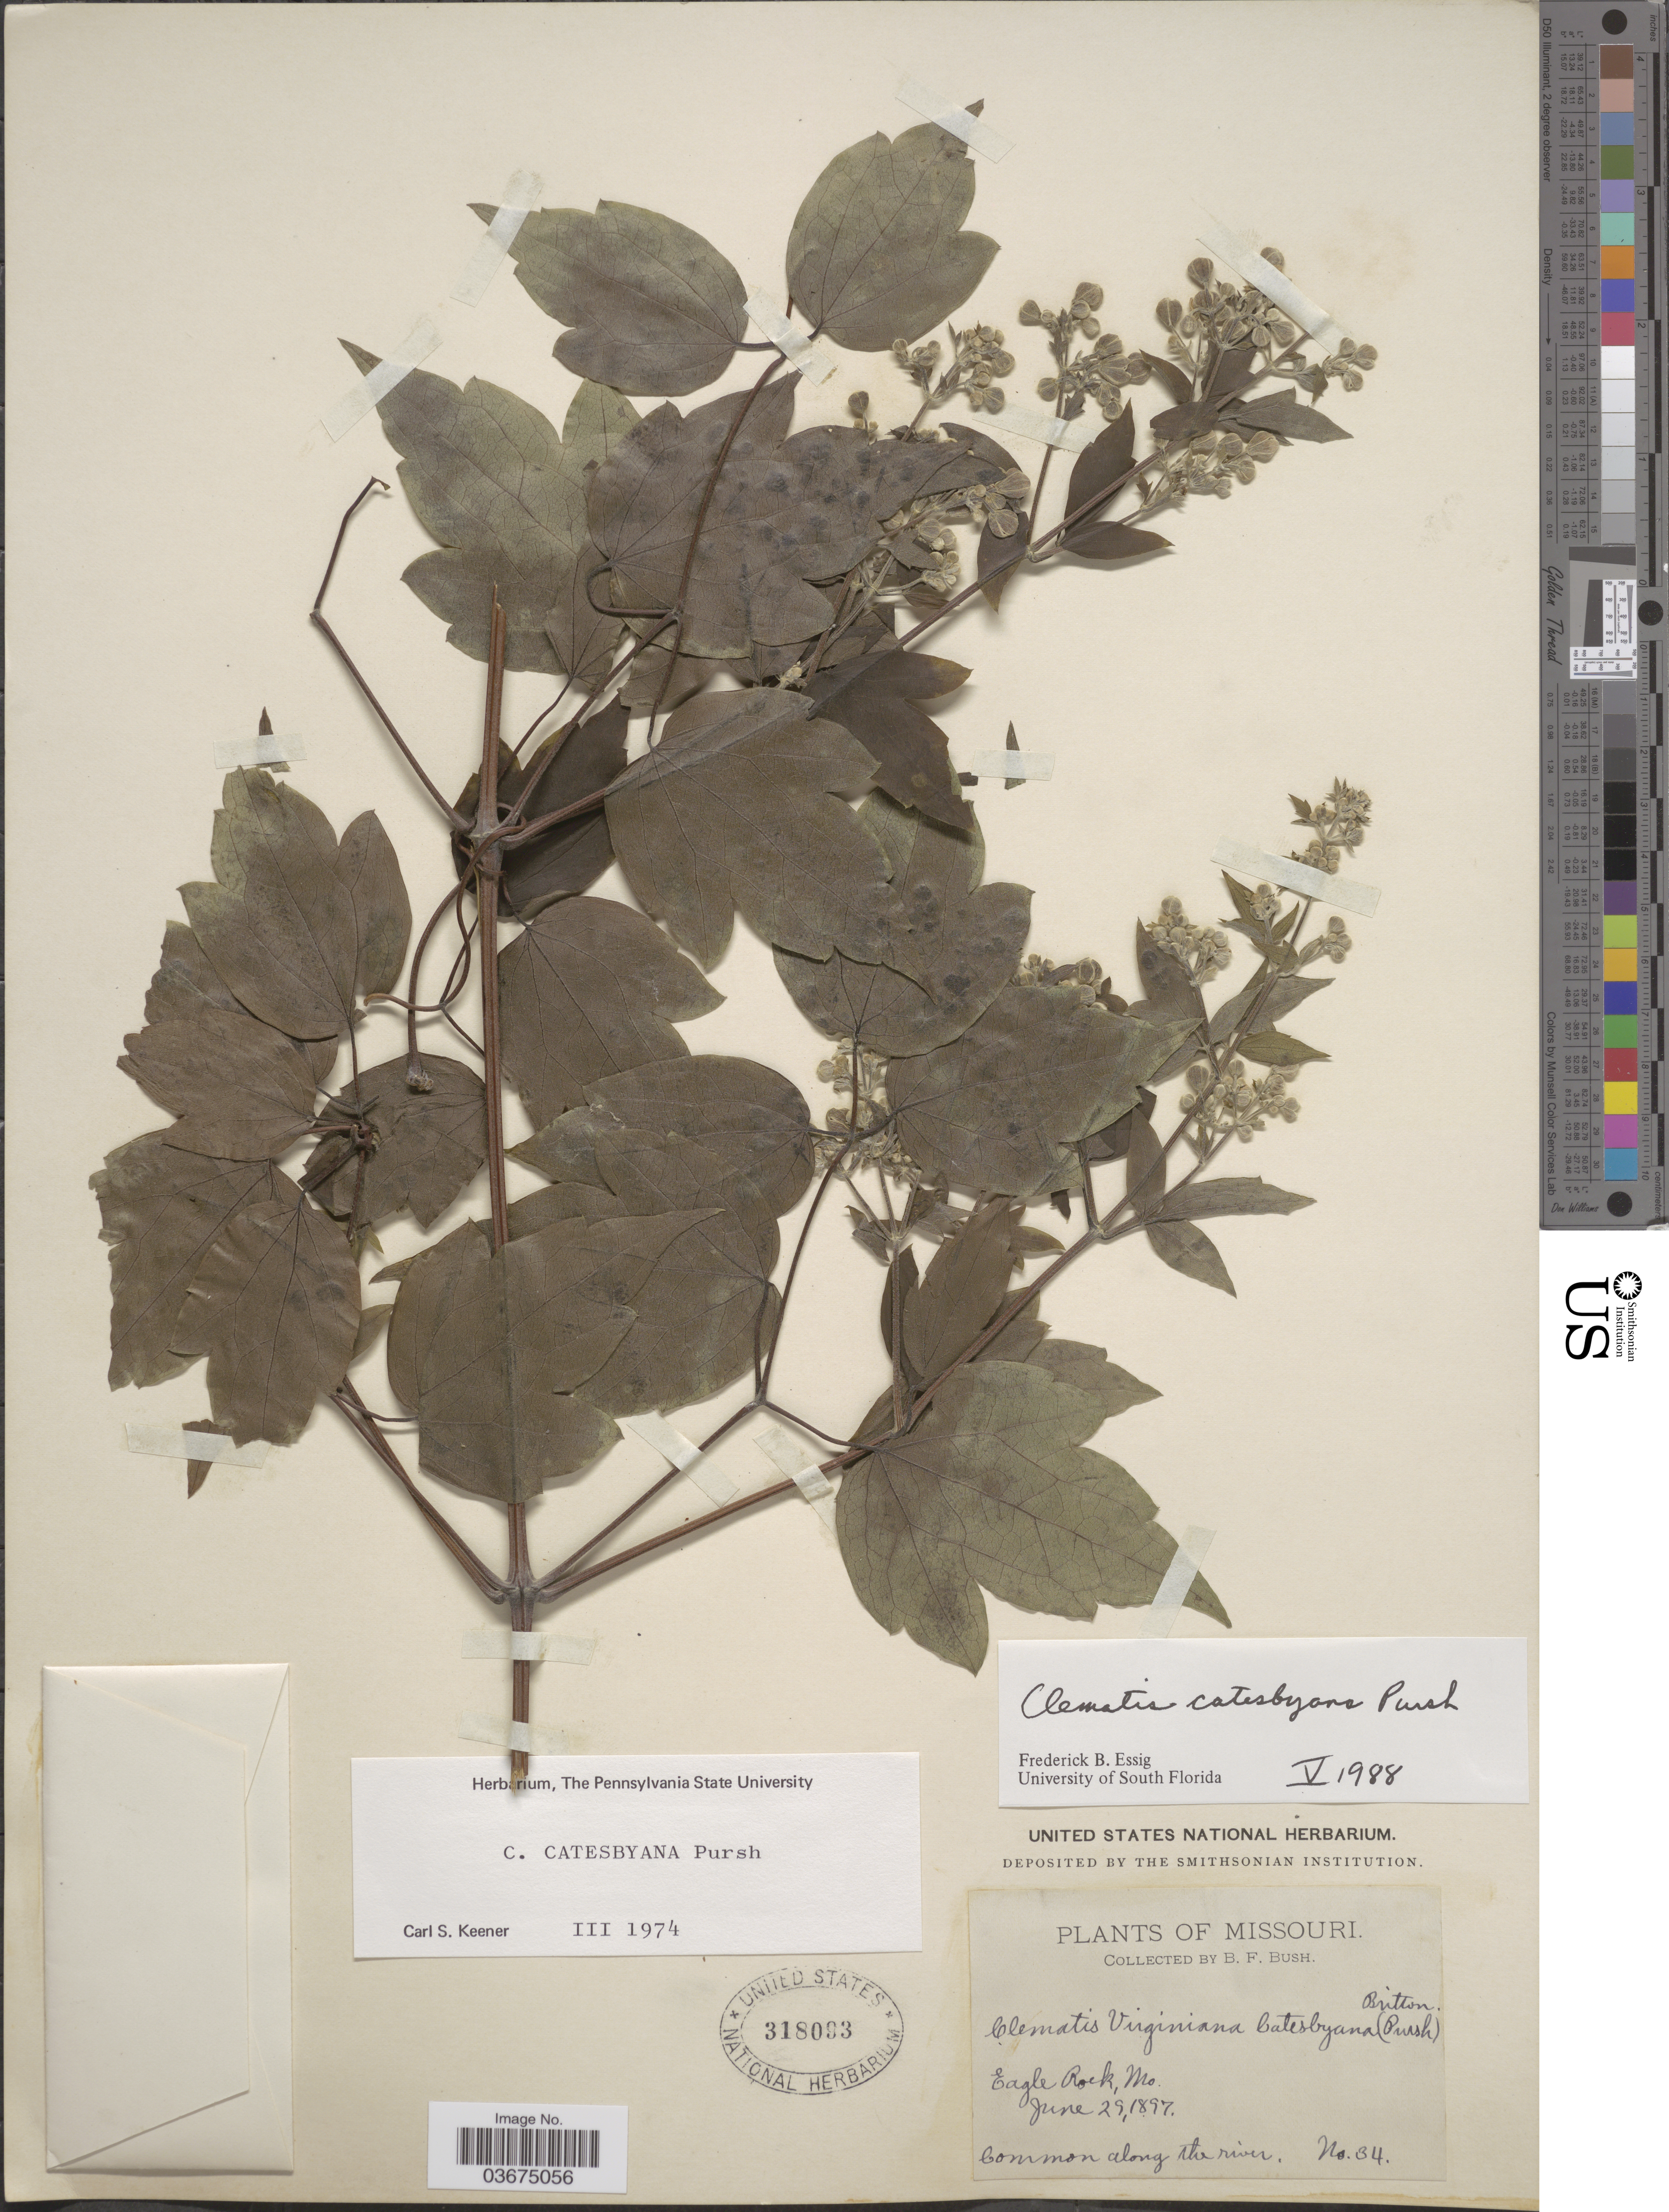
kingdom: Plantae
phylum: Tracheophyta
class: Magnoliopsida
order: Ranunculales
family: Ranunculaceae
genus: Clematis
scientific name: Clematis catesbyana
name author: Pursh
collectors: B. F. Bush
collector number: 34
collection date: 1897-06-29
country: United States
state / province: Missouri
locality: Eagle Rock.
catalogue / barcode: US 318093